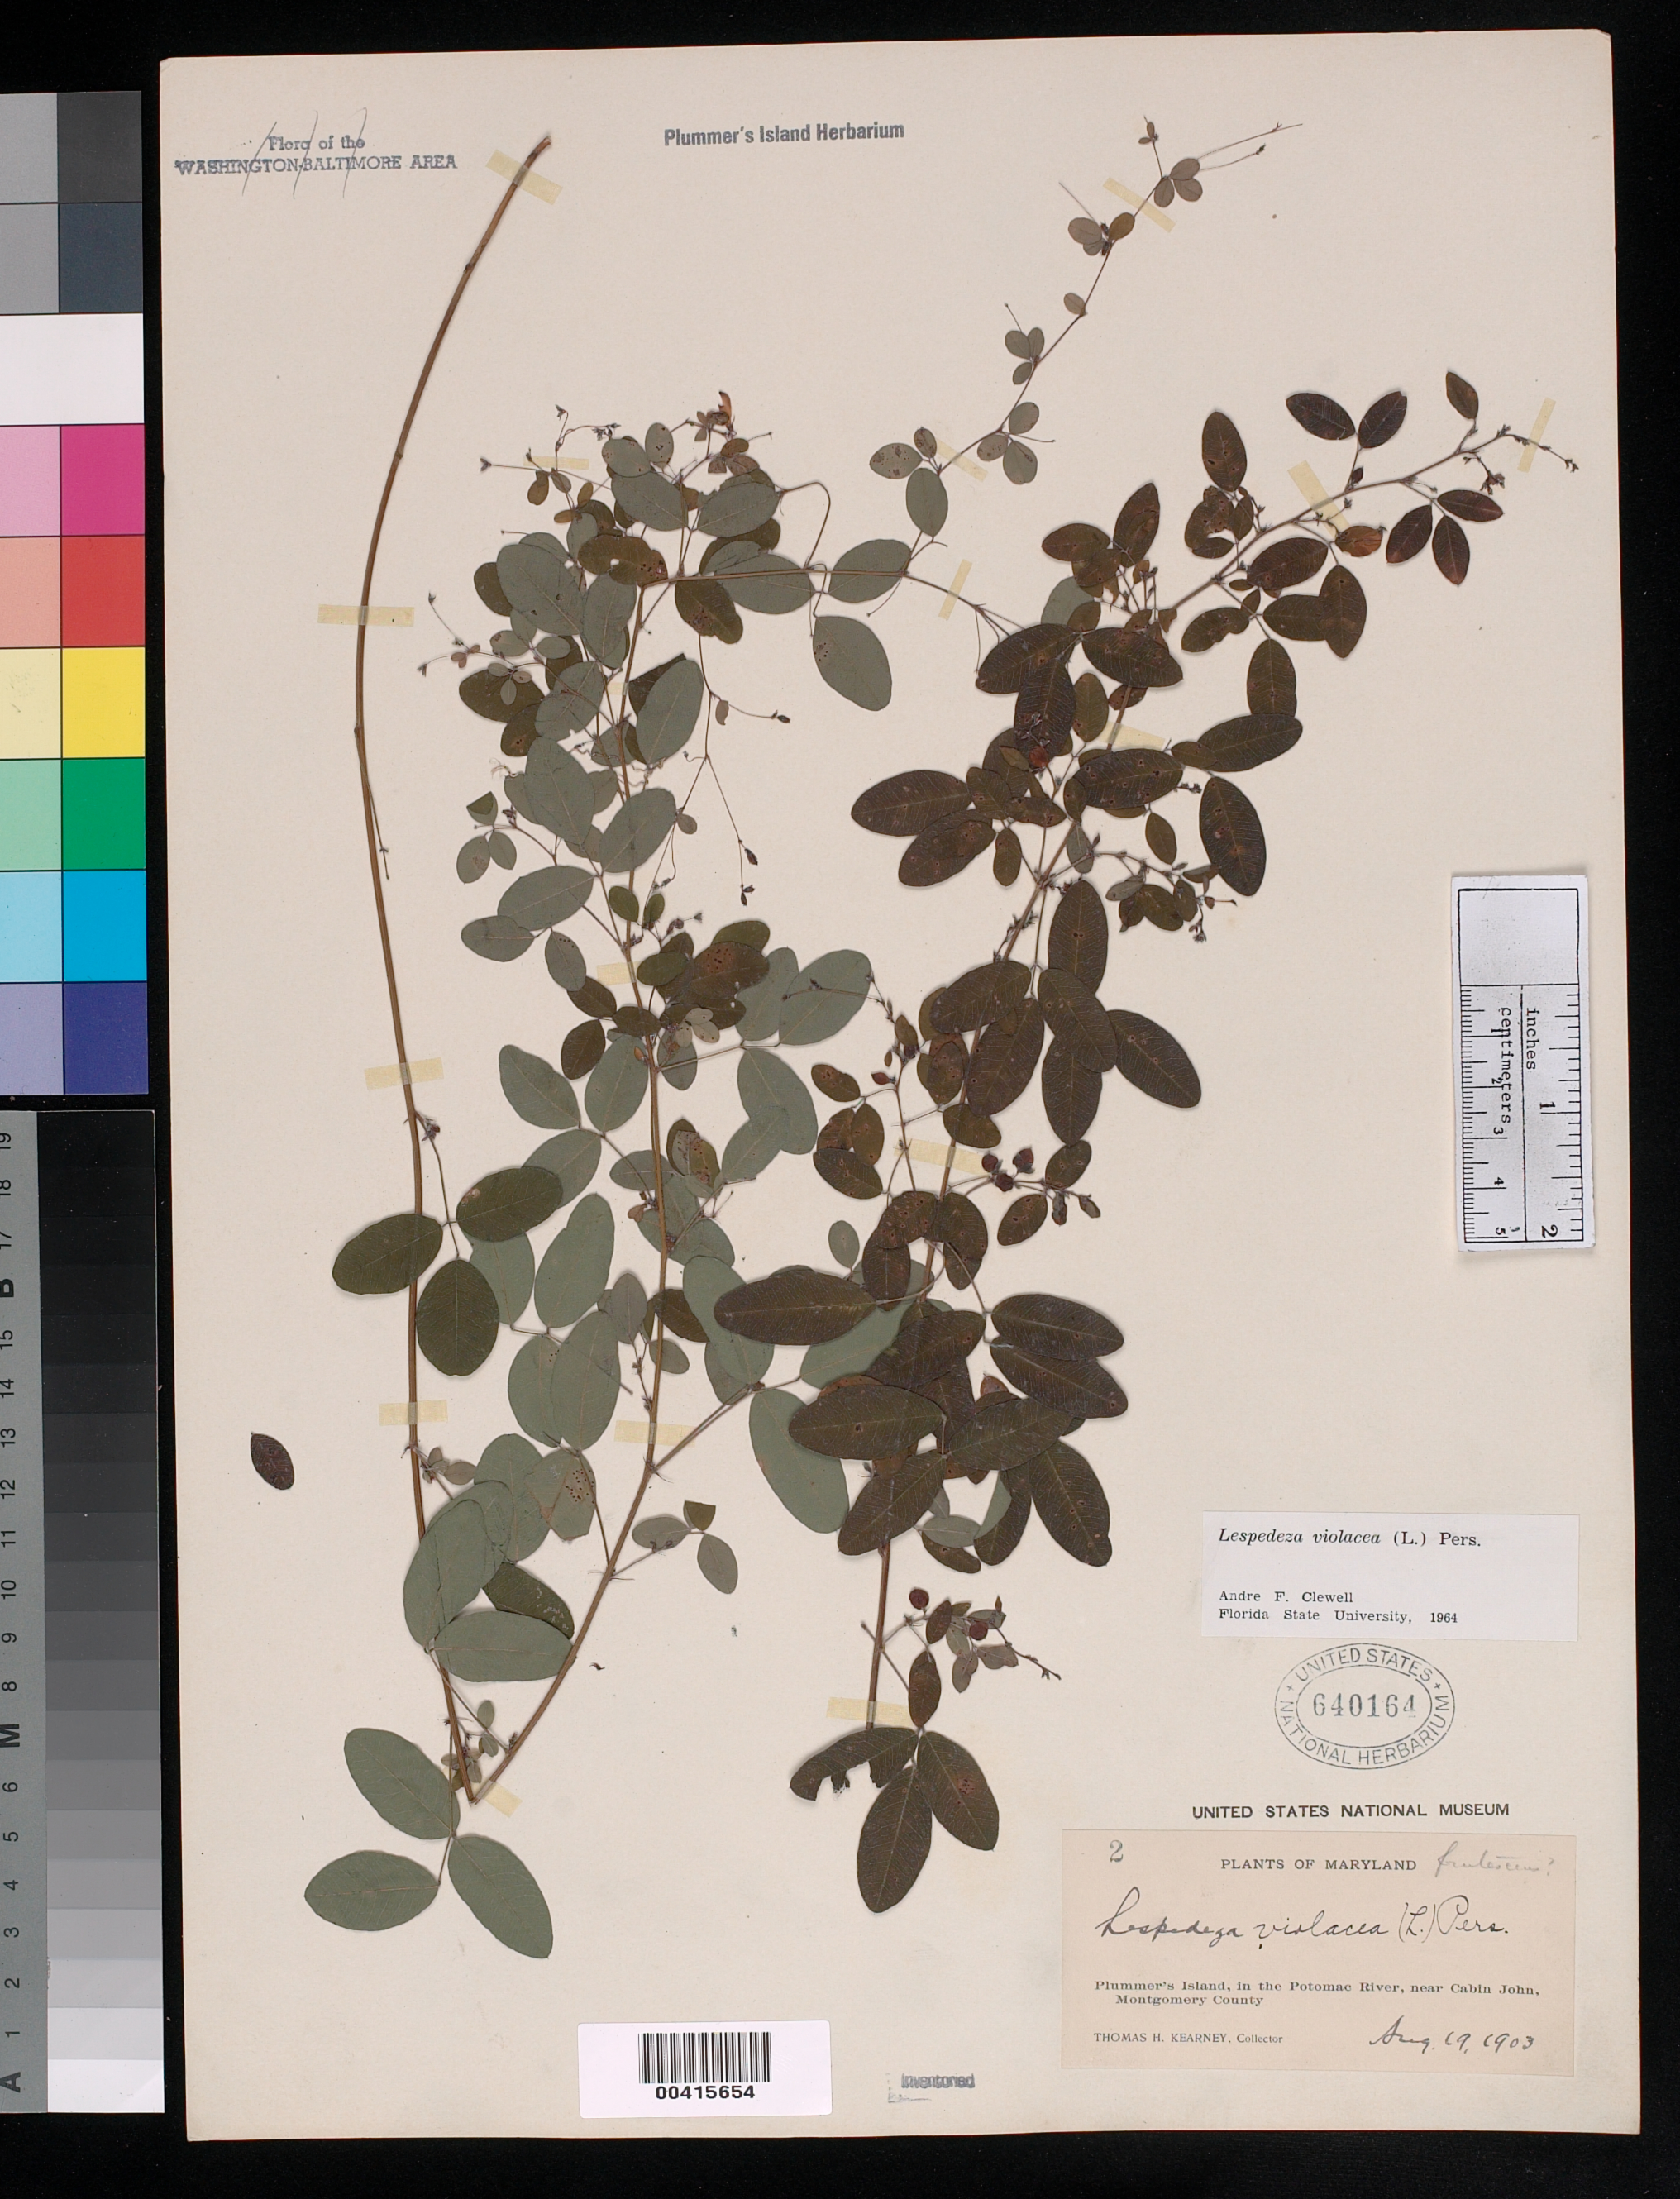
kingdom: Plantae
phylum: Tracheophyta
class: Magnoliopsida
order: Fabales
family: Fabaceae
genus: Lespedeza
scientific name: Lespedeza violacea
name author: (L.) Pers.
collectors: T. H. Kearney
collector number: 2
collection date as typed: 19 Aug 1903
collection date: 1903-08-19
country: United States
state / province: Maryland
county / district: Montgomery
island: Plummers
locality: Plummer's Island C. & O. Canal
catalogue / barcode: US 640164